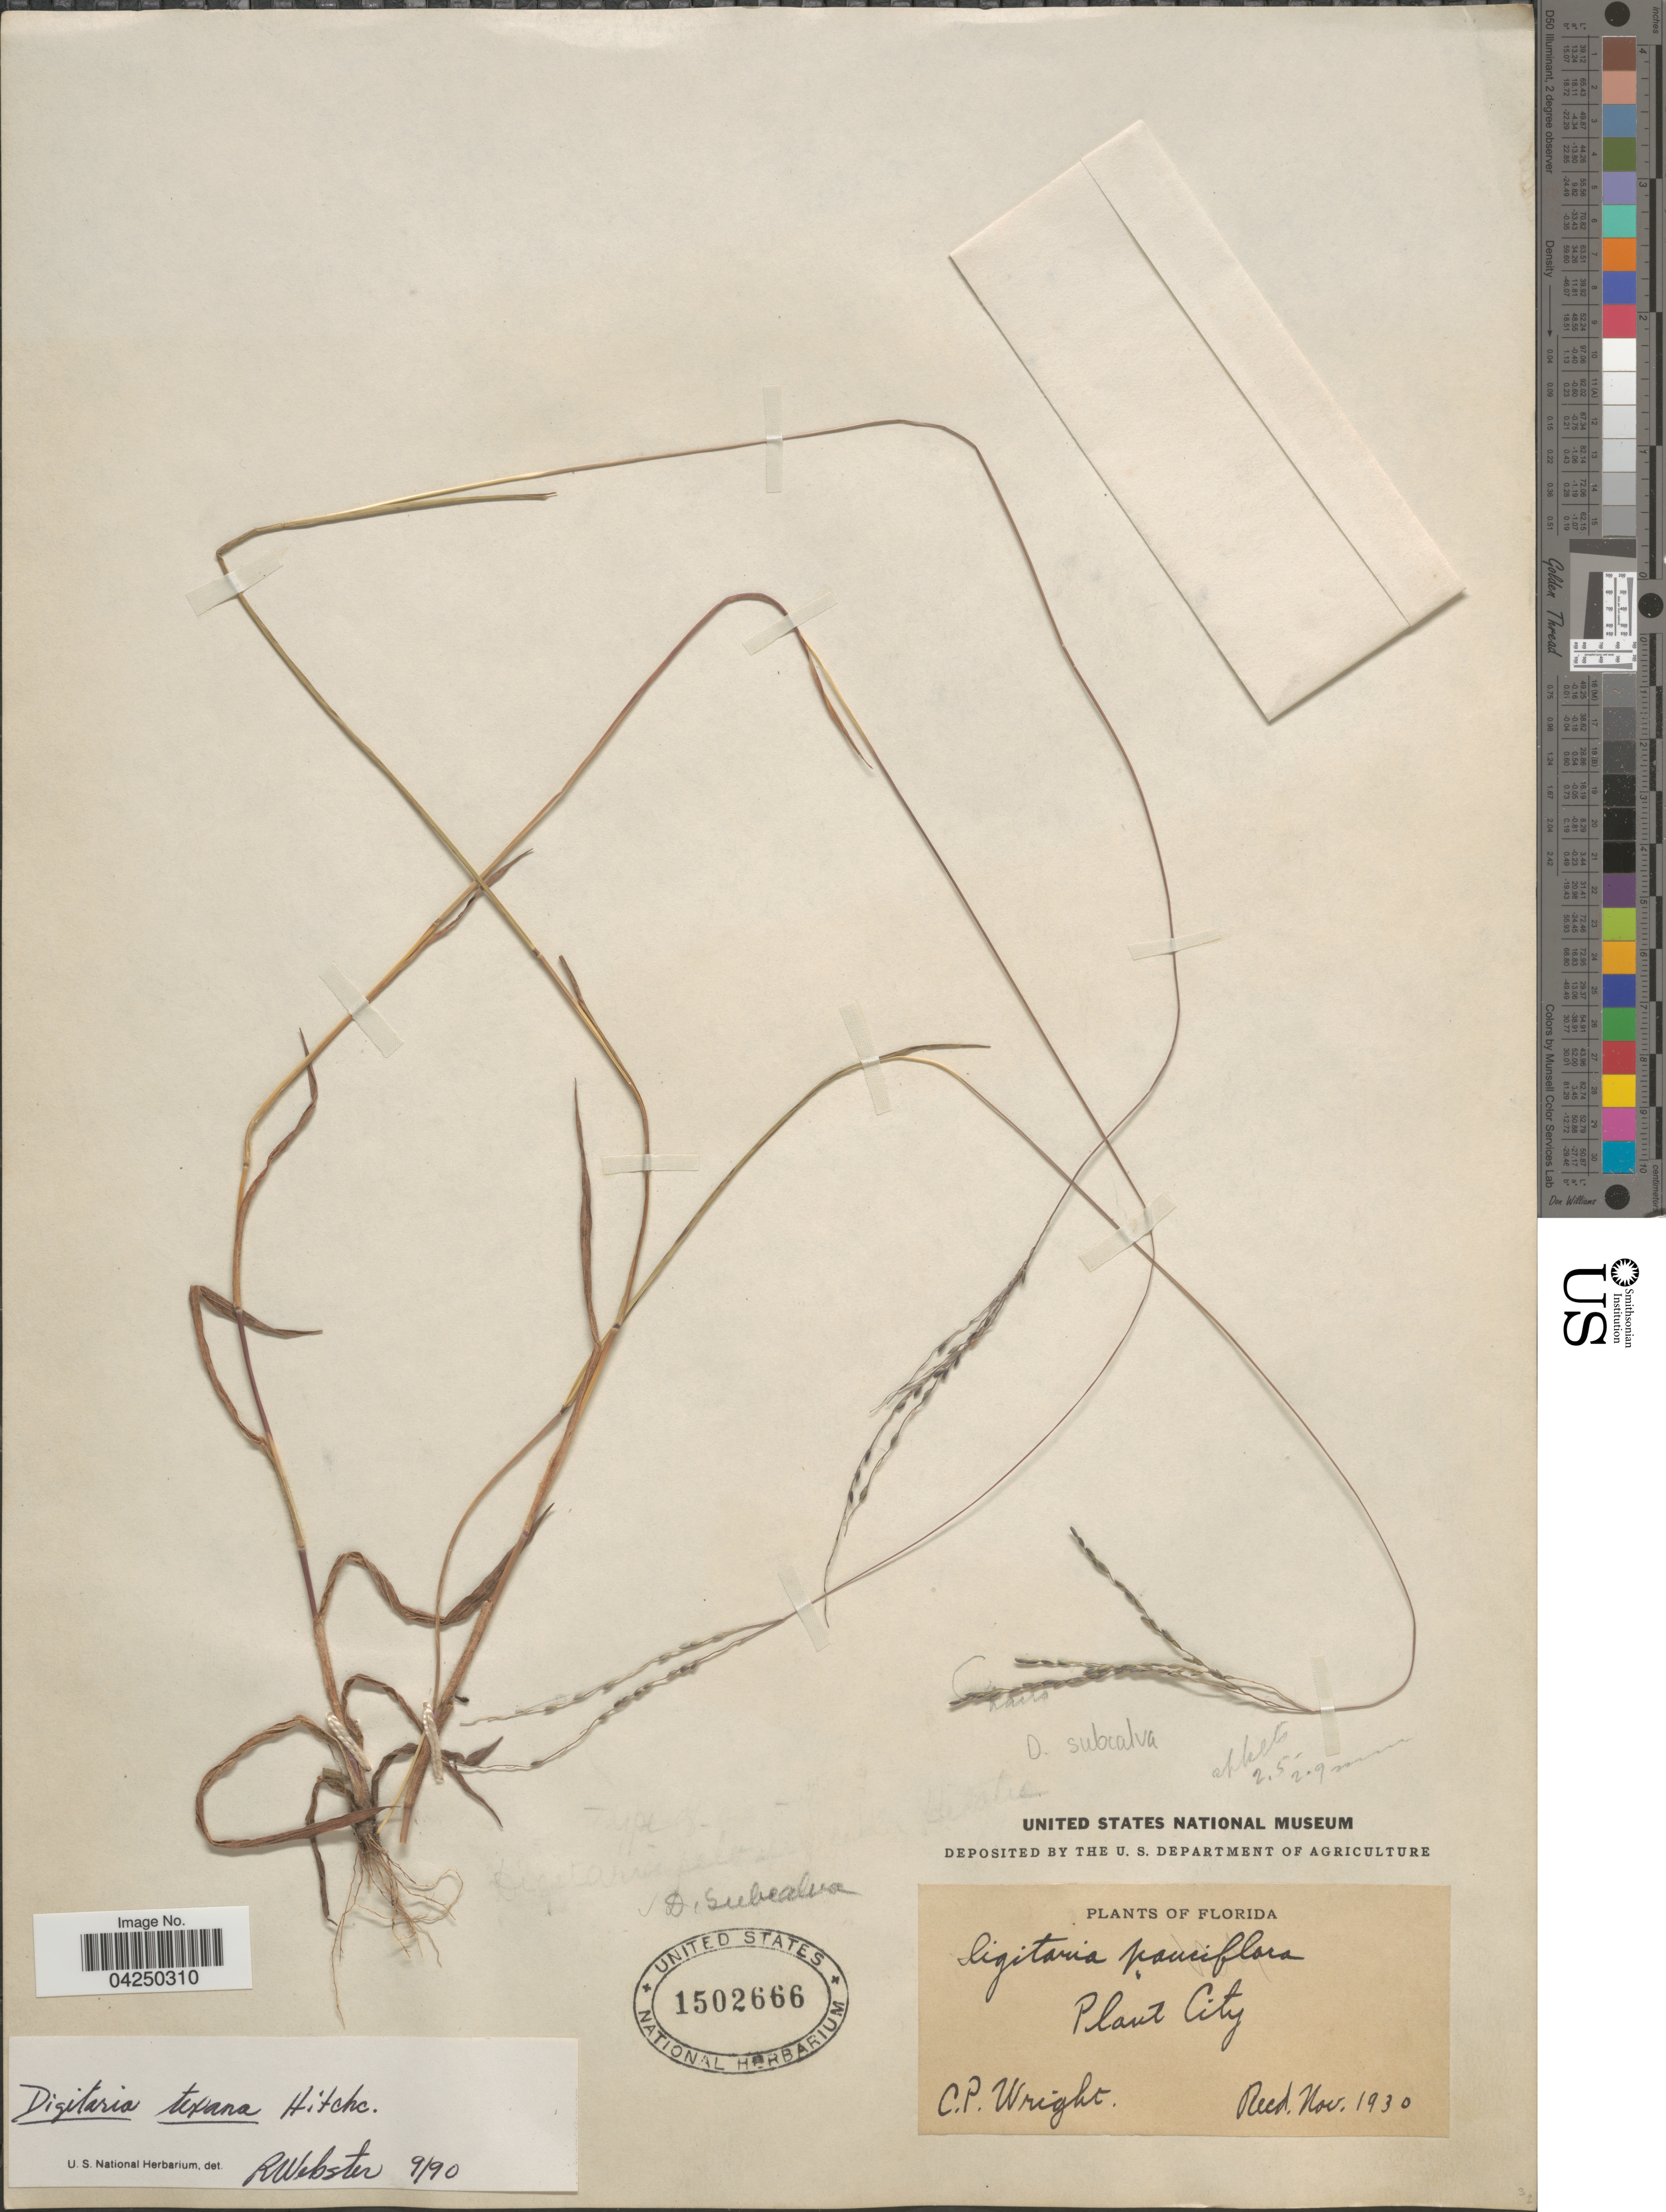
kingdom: Plantae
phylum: Tracheophyta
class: Liliopsida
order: Poales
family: Poaceae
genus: Digitaria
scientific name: Digitaria texana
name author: Hitchc.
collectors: C. P. Wright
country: United States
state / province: Florida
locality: Plant City.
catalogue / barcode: US 1502666